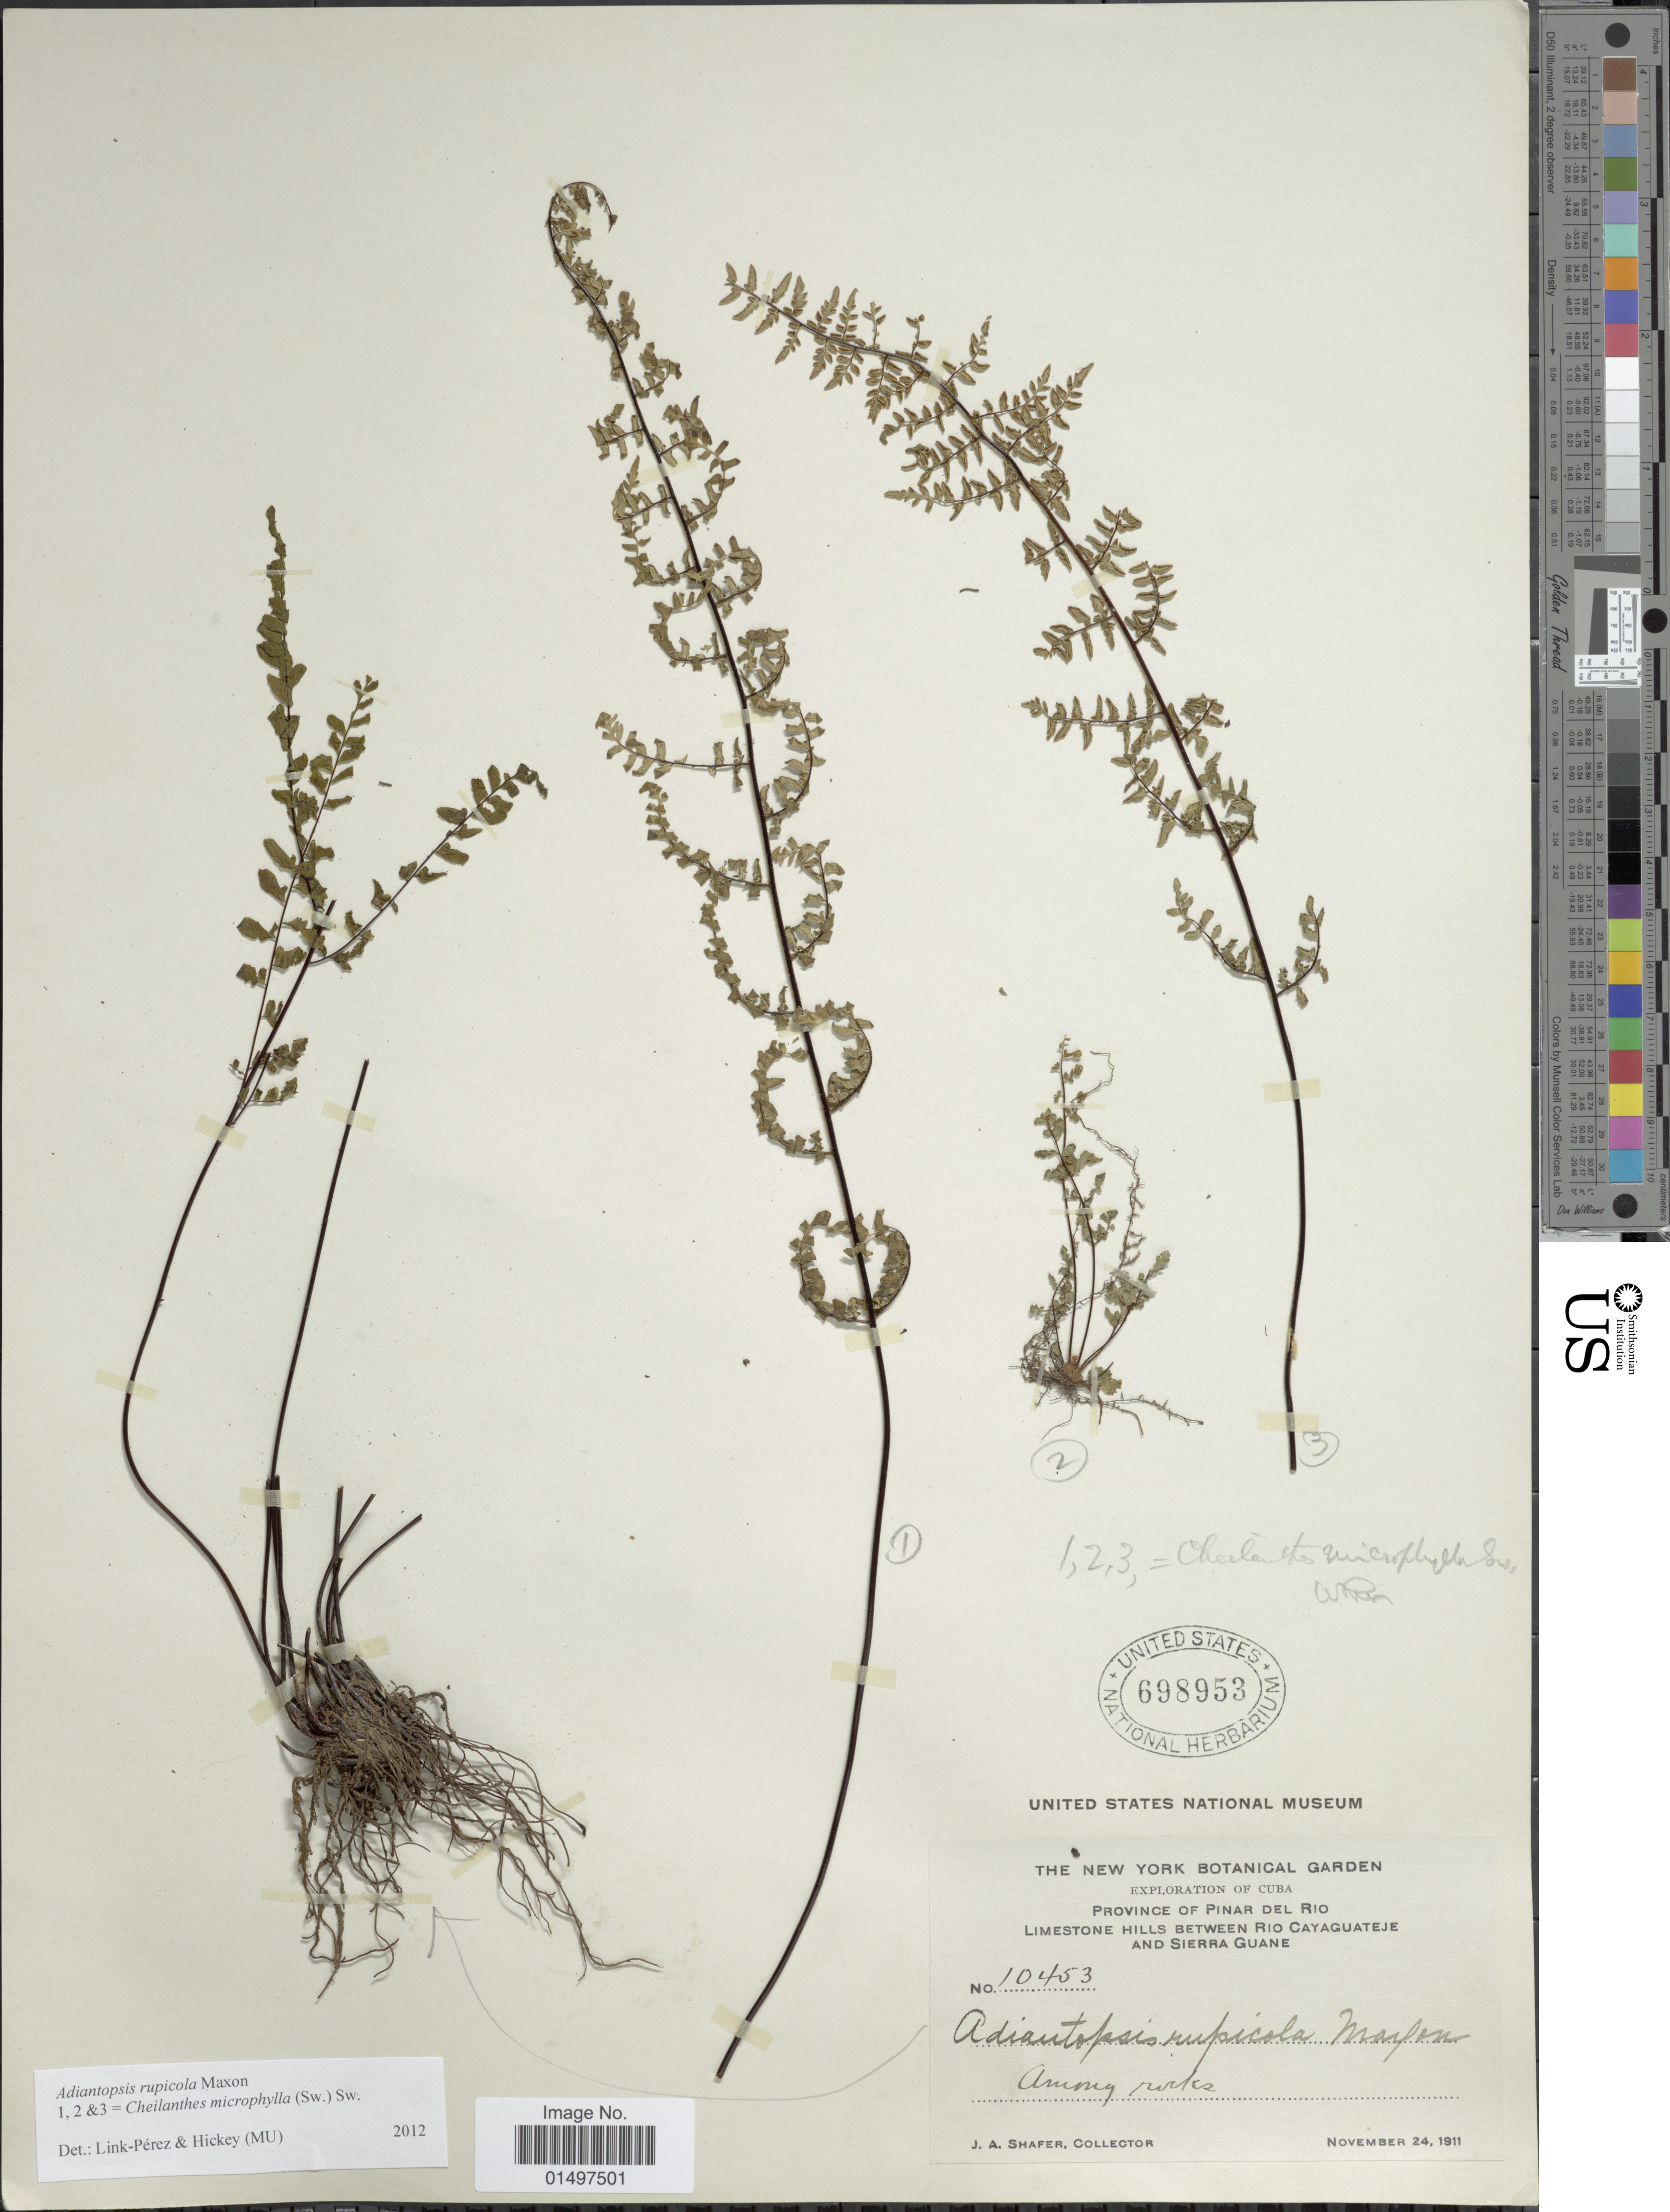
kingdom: Plantae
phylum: Tracheophyta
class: Polypodiopsida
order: Polypodiales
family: Pteridaceae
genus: Adiantopsis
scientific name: Adiantopsis rupicola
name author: Maxon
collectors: J. A. Shafer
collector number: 10453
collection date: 1911-11-24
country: Cuba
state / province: Pinar del Río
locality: Province of Pinar del Rio. Limestone Hills between Rio Cayaguateje and Sierra Guane.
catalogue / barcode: US 698953